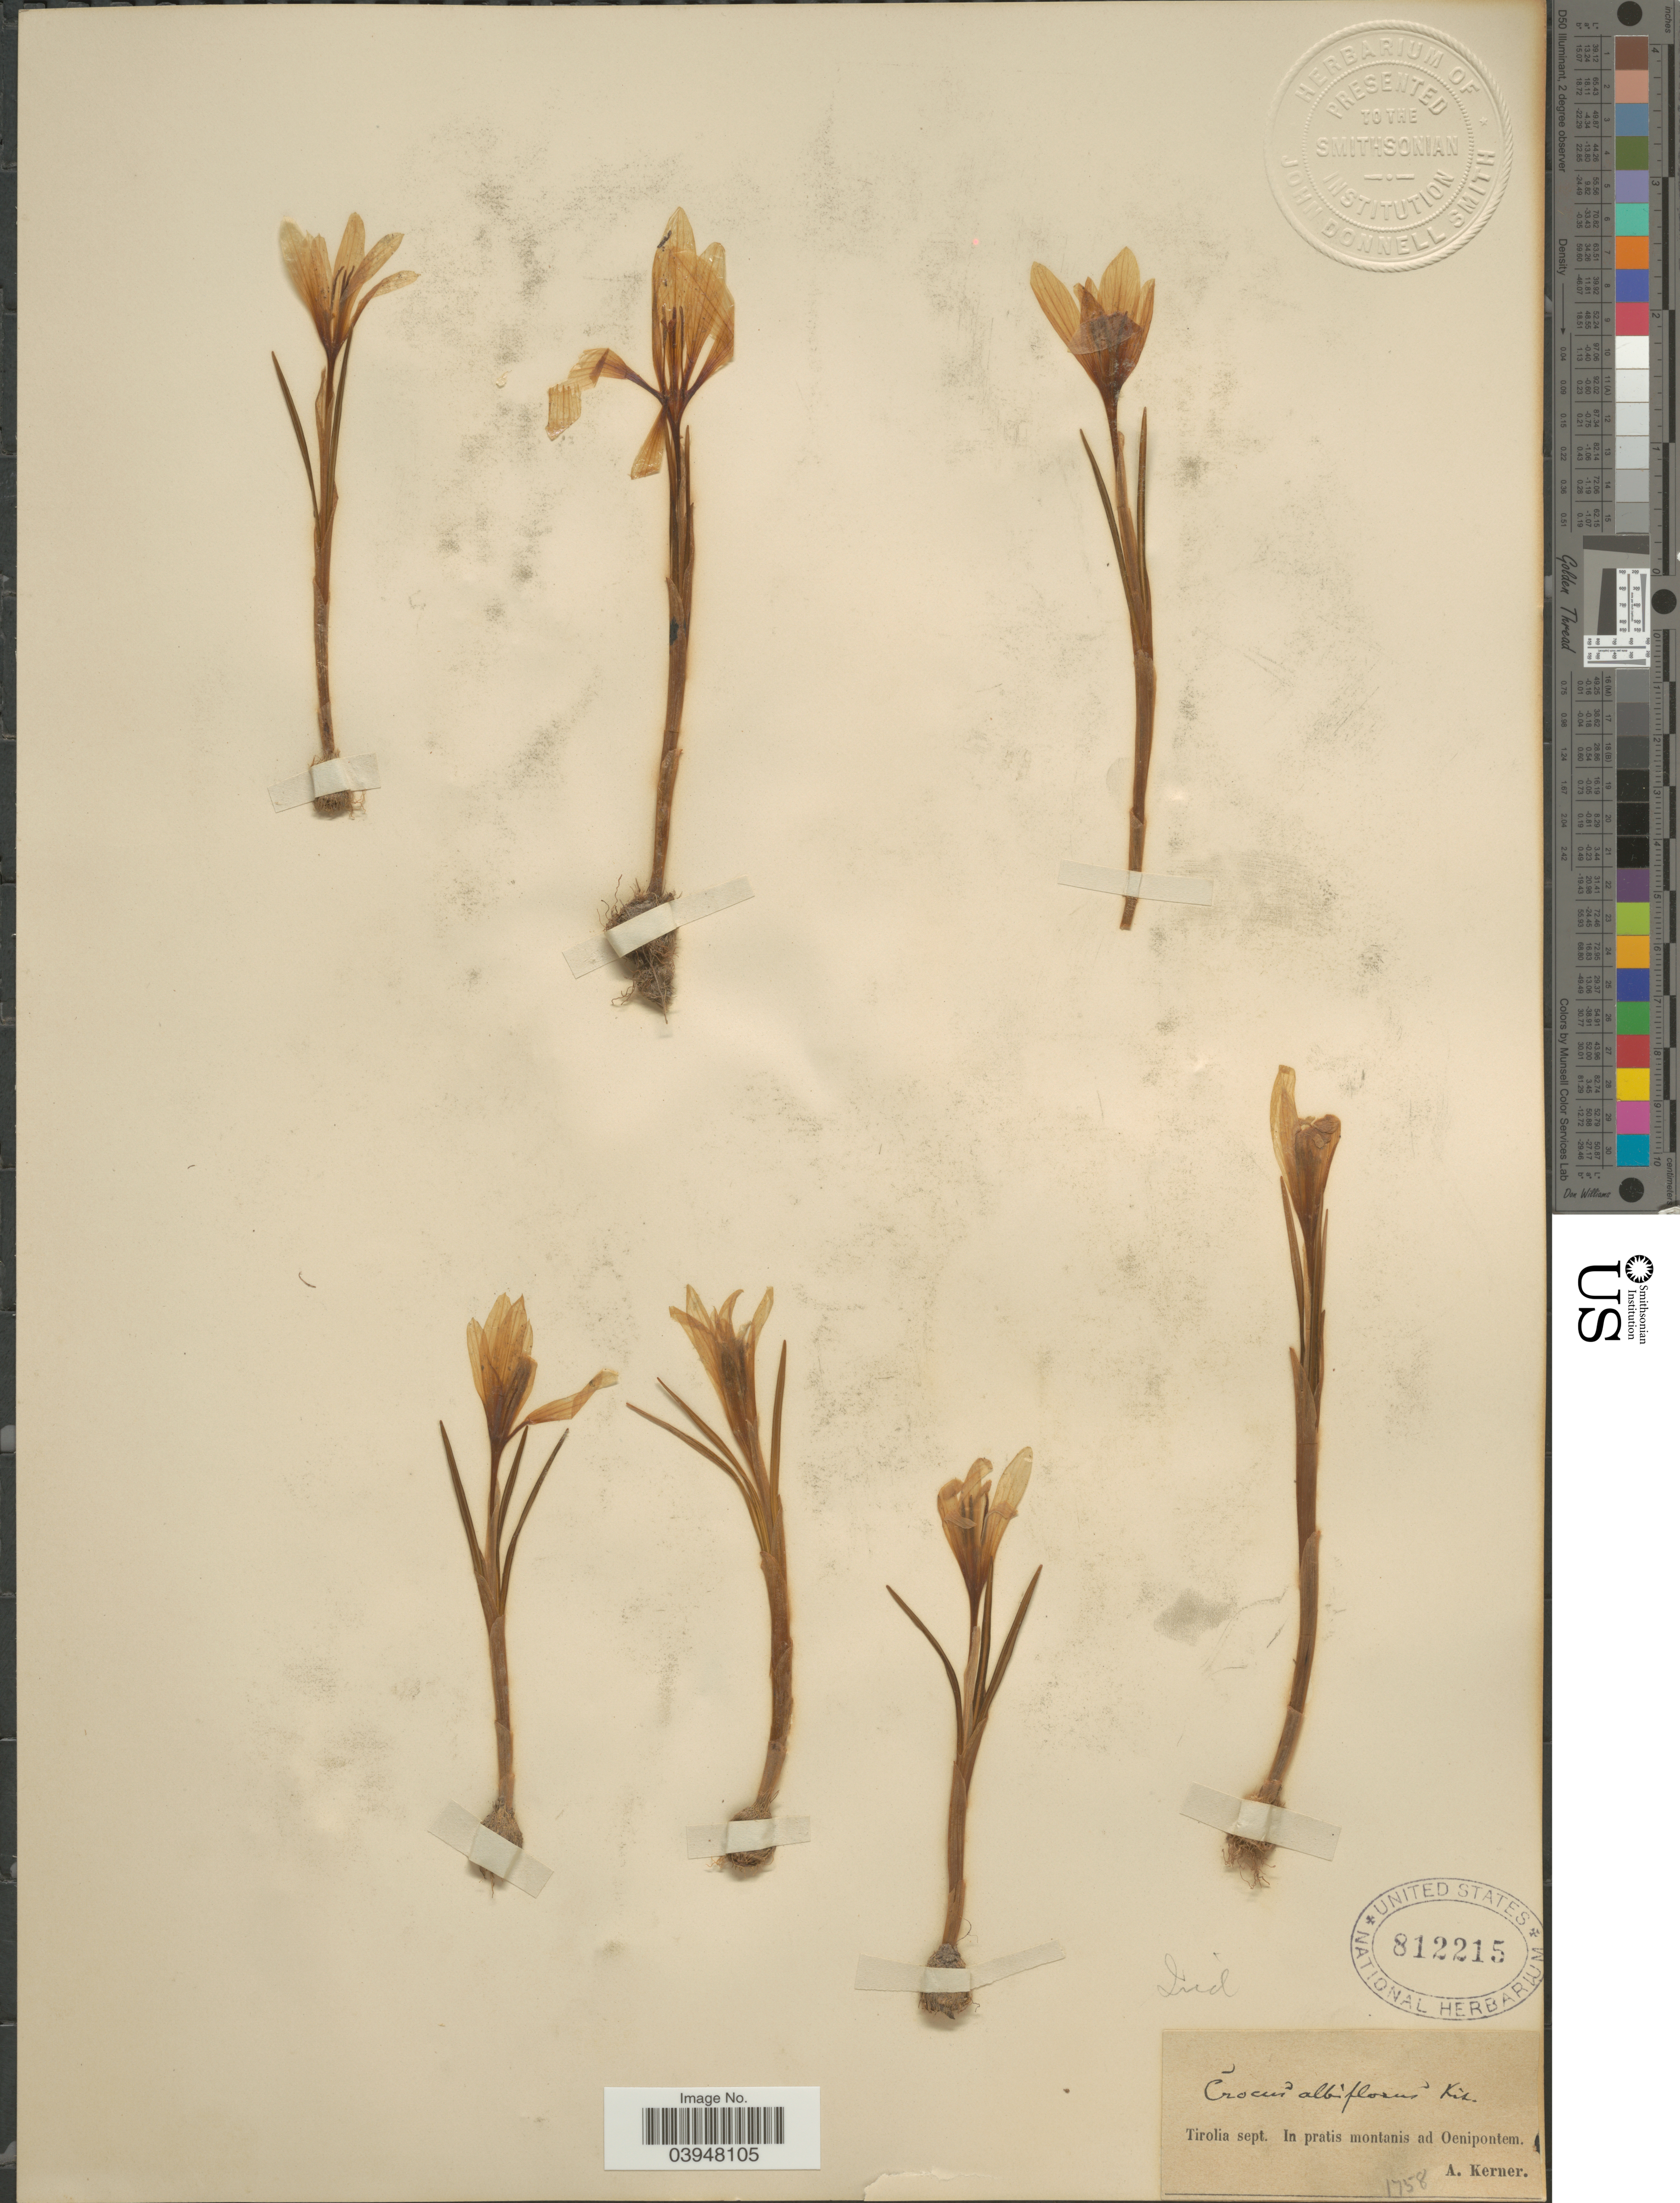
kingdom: Plantae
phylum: Tracheophyta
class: Liliopsida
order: Asparagales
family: Iridaceae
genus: Crocus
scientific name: Crocus albiflorus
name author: Kit. ex Schult.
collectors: A. Kerner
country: Austria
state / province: Tirol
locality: Tirolia sept. In pratis montanis ad Oenipontem.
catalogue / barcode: US 812215